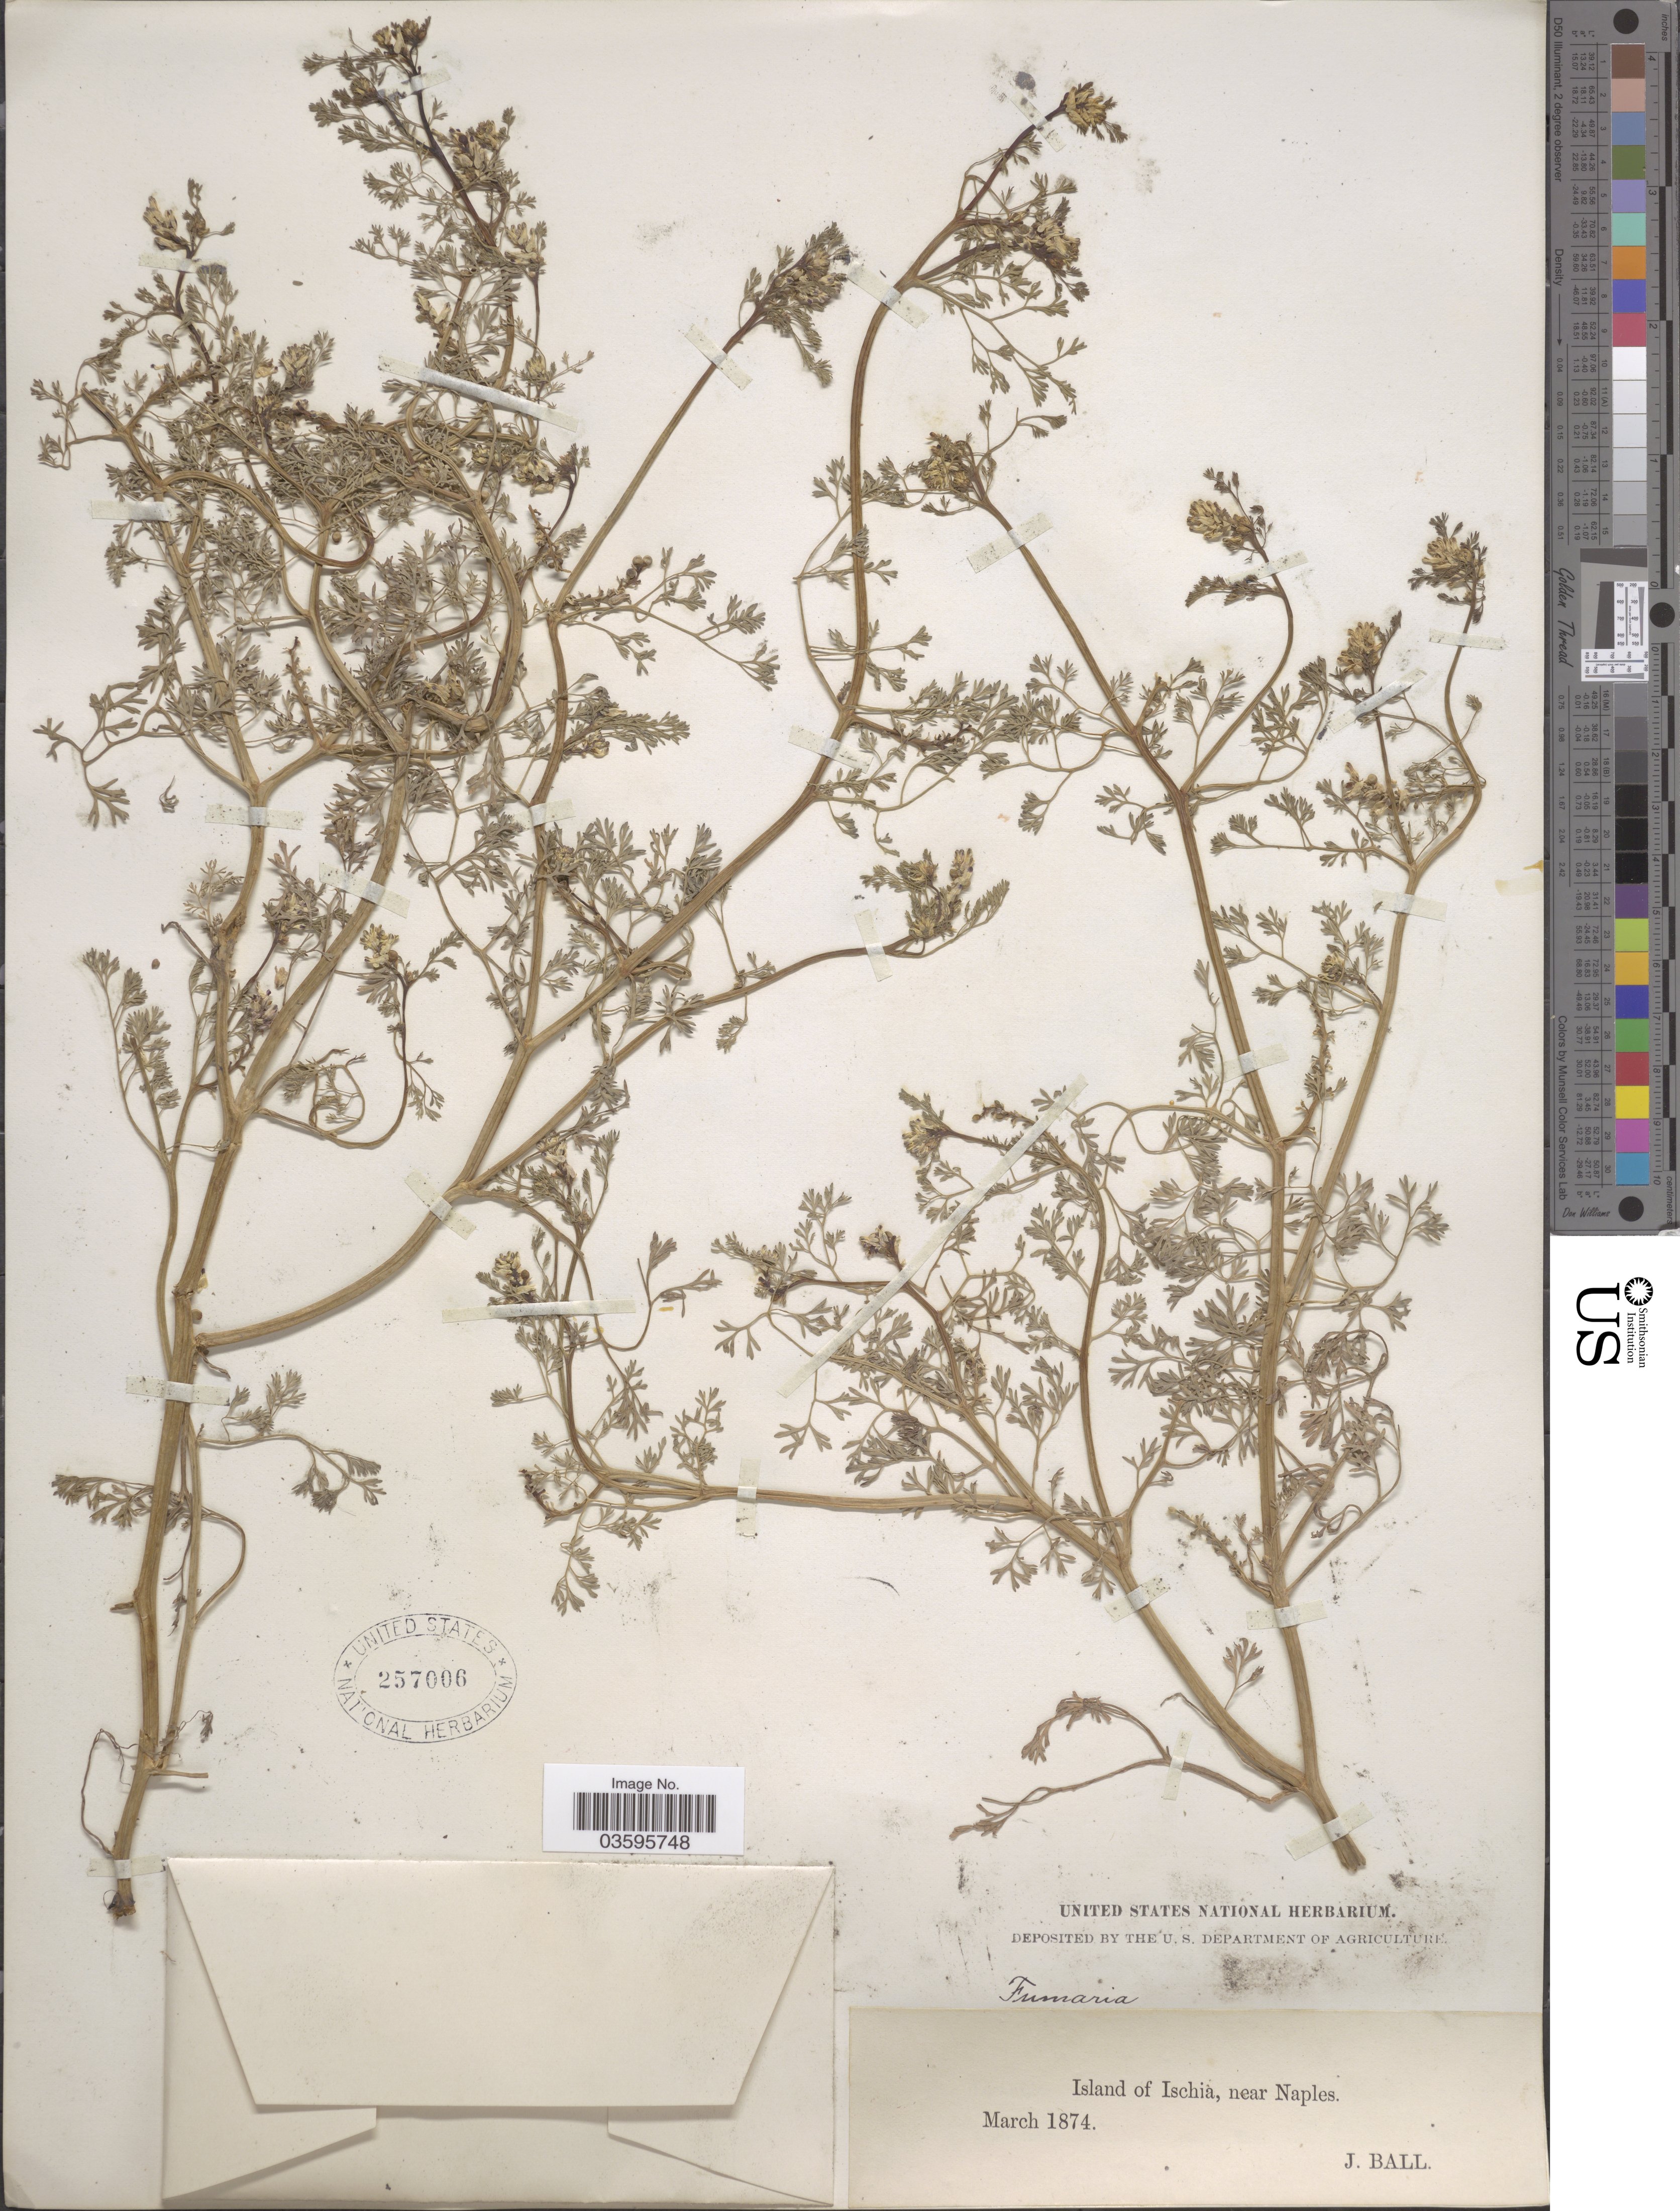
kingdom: Plantae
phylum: Tracheophyta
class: Magnoliopsida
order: Ranunculales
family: Papaveraceae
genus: Fumaria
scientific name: Fumaria sp.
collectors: J. Ball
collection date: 1874-03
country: Italy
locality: Island of Ischia, near Naples.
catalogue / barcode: US 257006